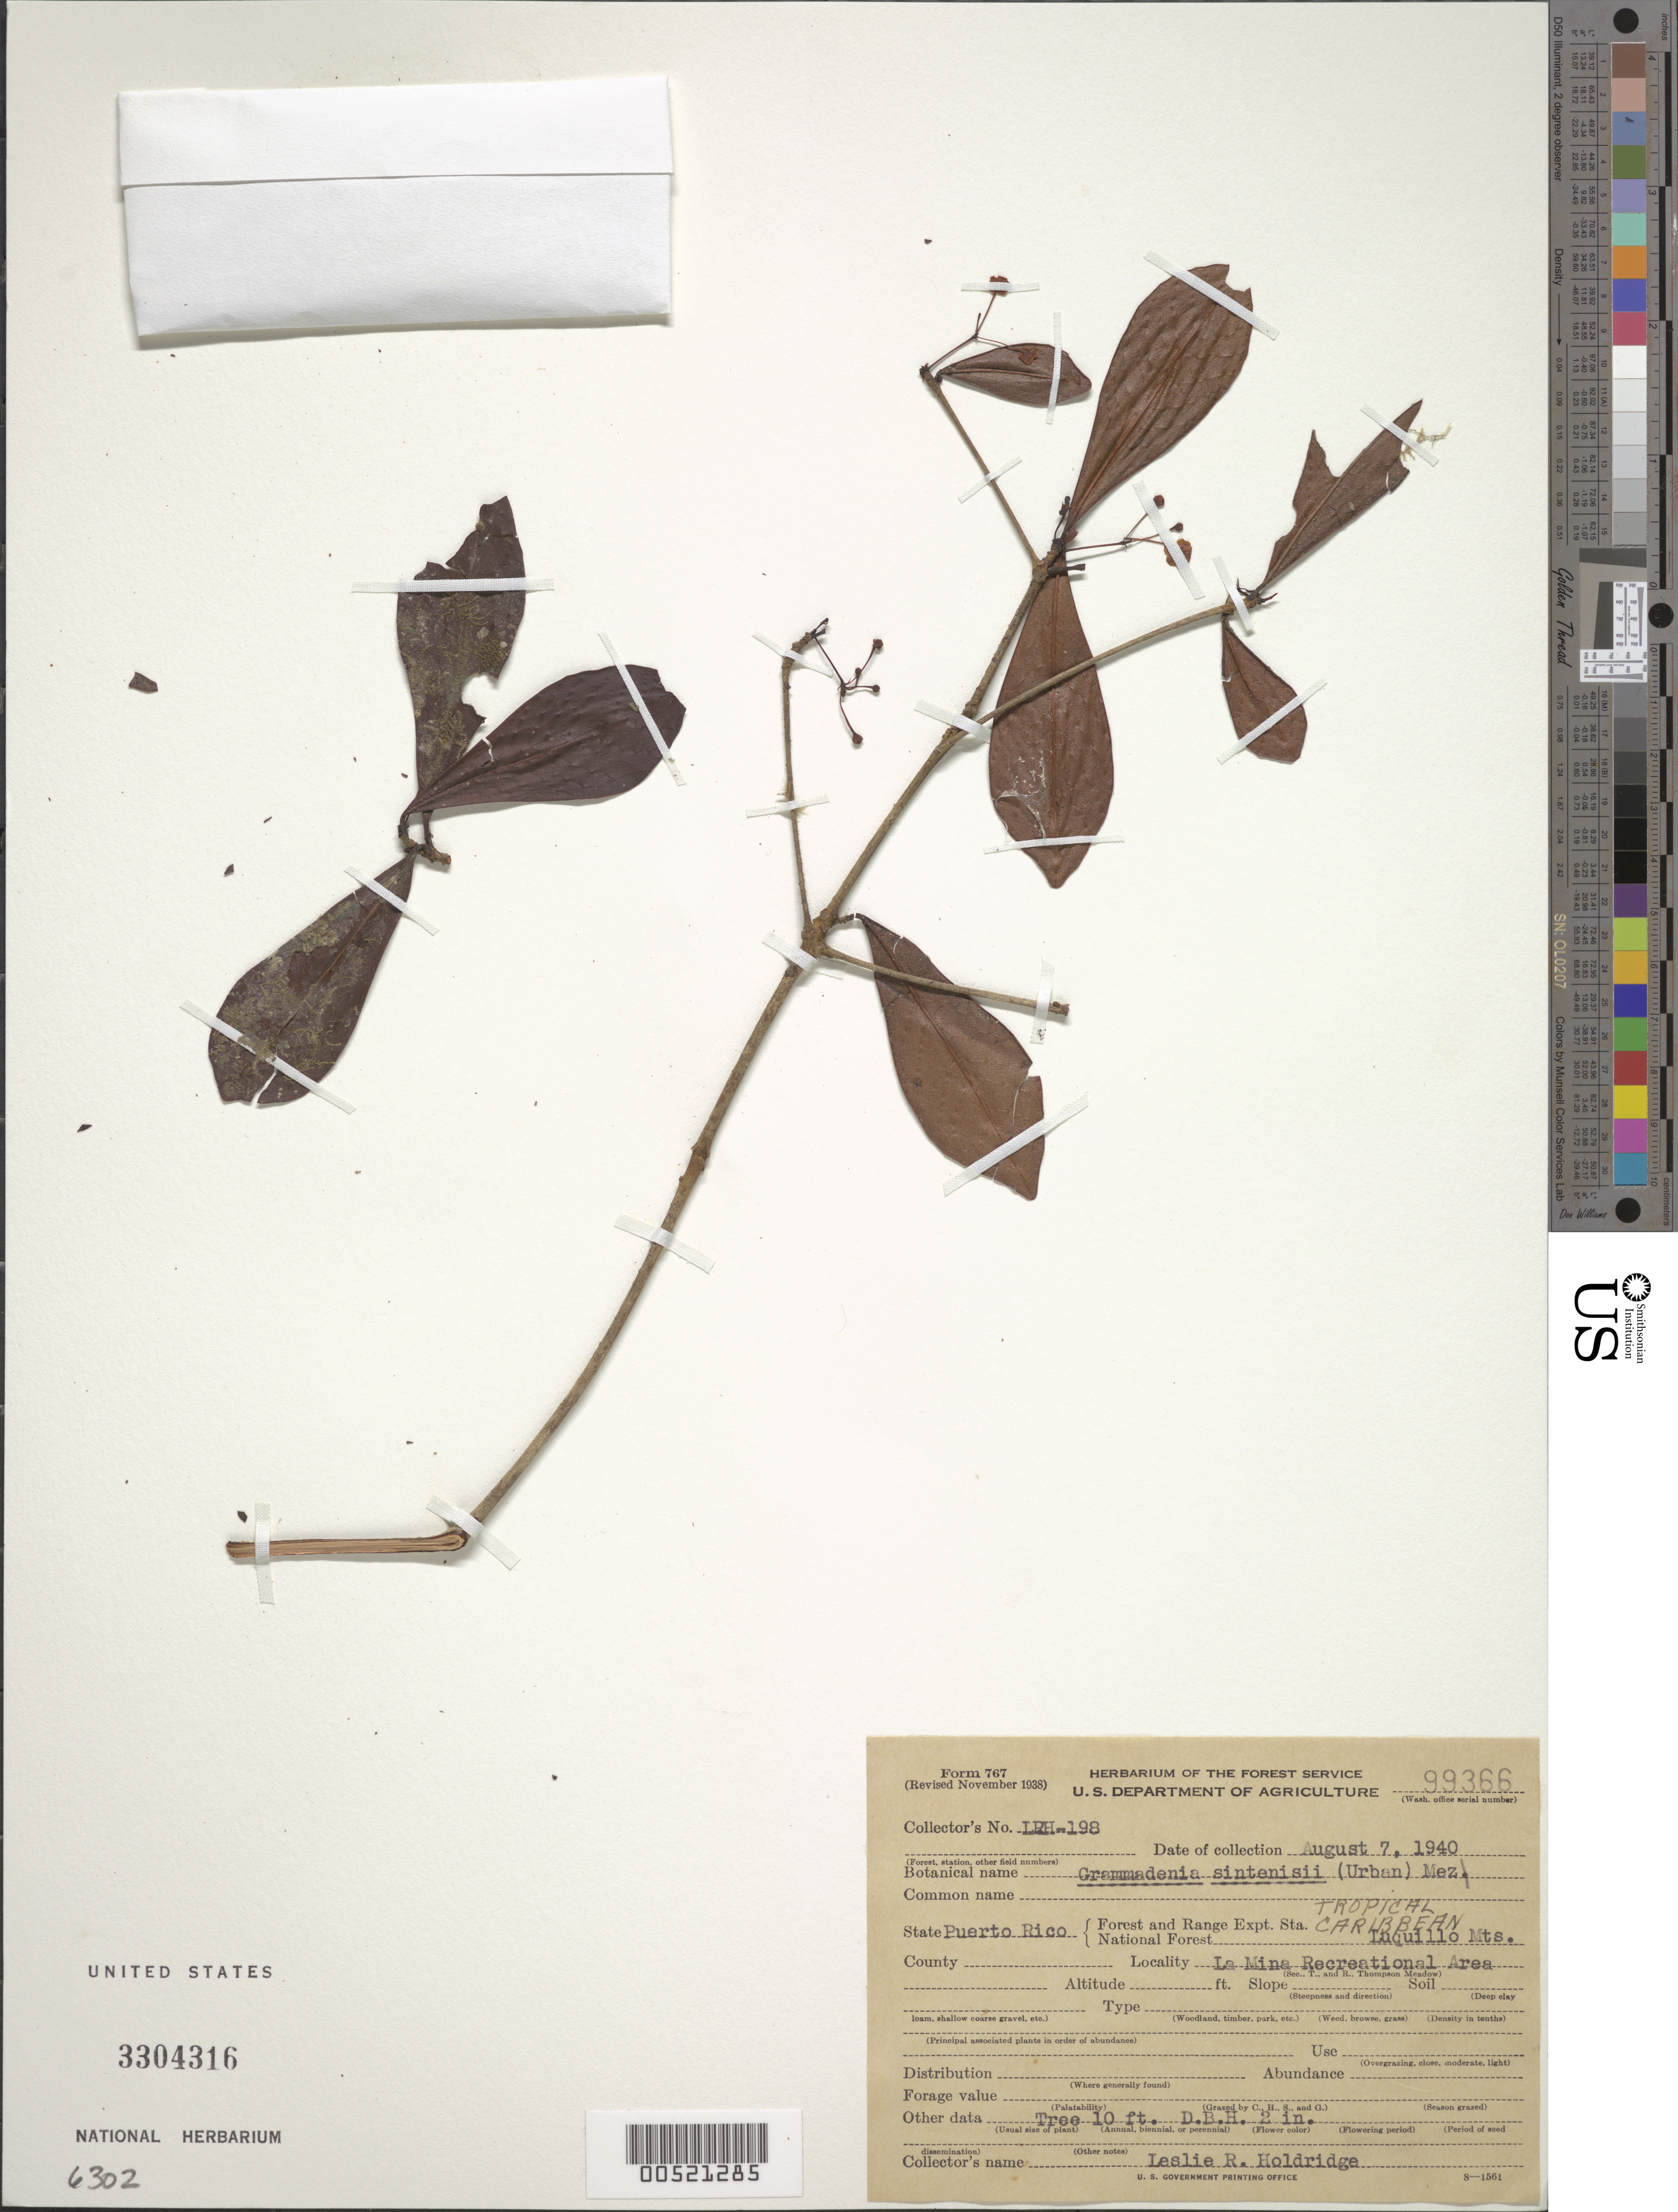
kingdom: Plantae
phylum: Tracheophyta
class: Magnoliopsida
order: Ericales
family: Primulaceae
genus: Grammadenia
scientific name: Grammadenia sintenisii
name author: (Urb.) Mez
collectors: L. Holdridge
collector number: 198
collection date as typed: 07 Aug 1940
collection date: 1940-08-07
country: Puerto Rico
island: Greater Antilles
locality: Caribbean National Forest: Luquillo Mountains, La Mina Recreational Area.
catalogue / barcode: US 3304316